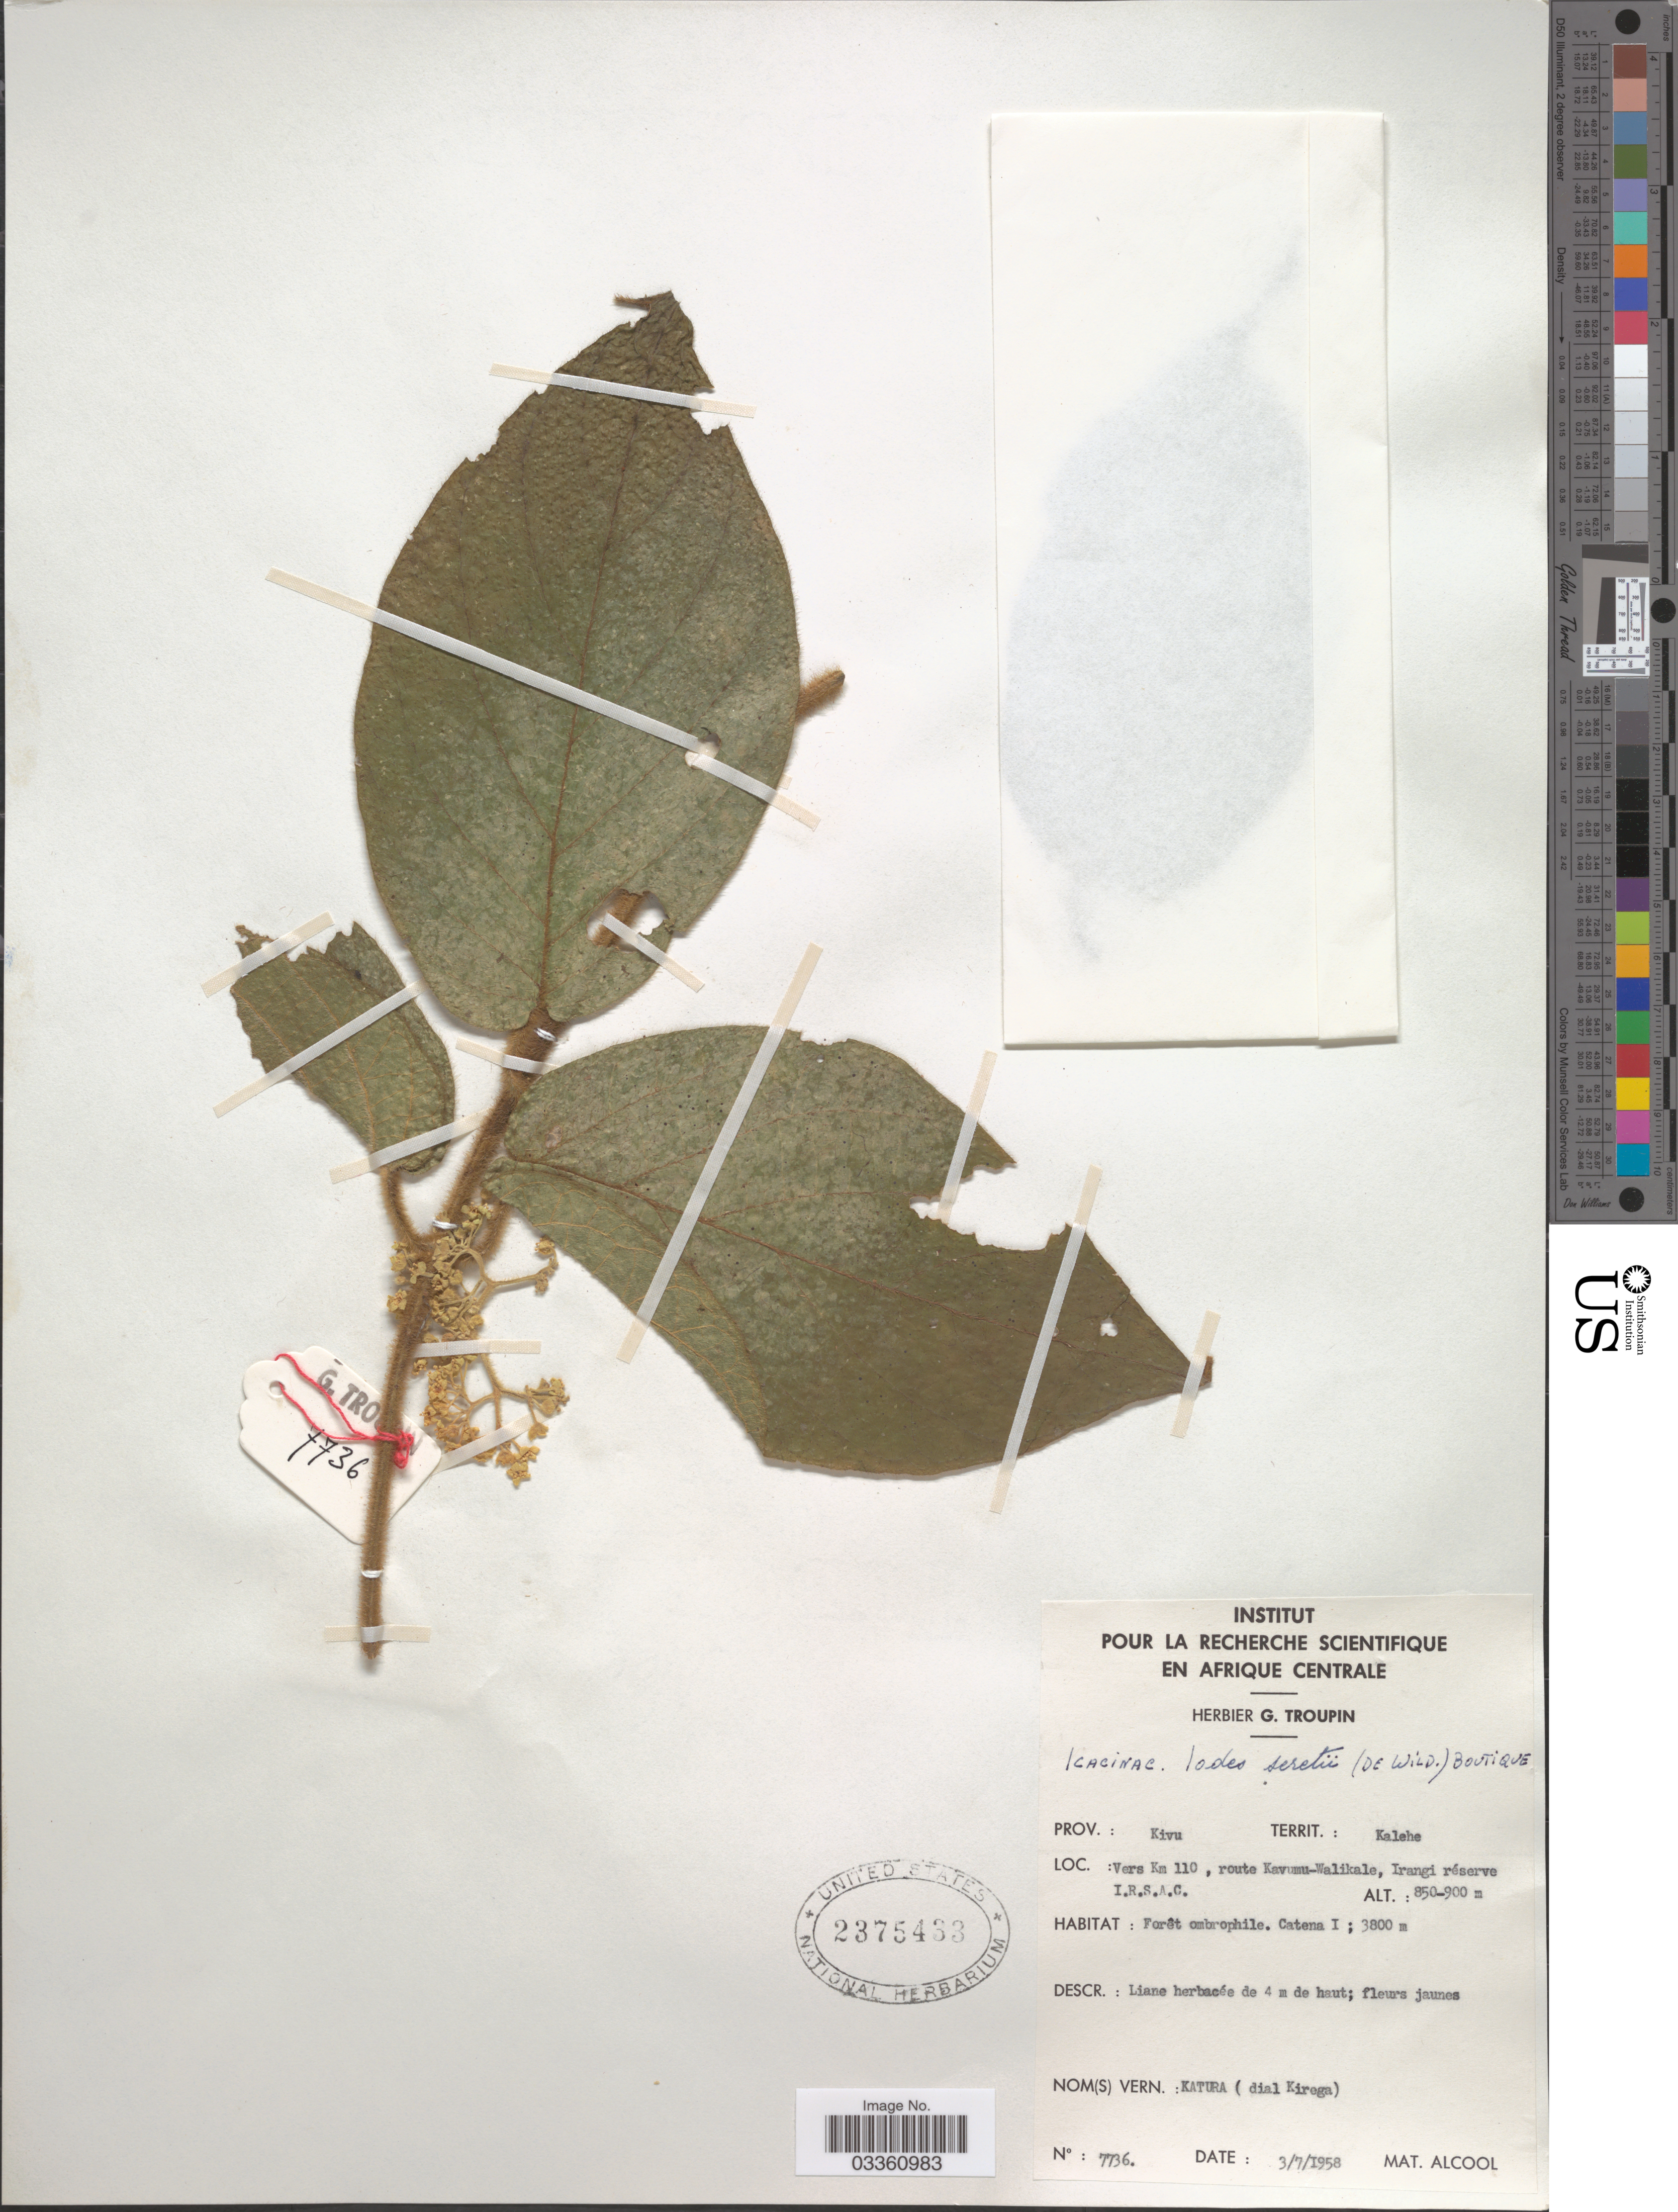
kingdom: Plantae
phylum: Tracheophyta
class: Magnoliopsida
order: Icacinales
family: Icacinaceae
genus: Iodes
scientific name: Iodes seretii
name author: (De Wild.) Boutique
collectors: G. Troupin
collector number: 7736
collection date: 1958-07-03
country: Congo, Democratic Republic of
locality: Prov.: Kivu Territ.: Kalehe. Vers Km 110, route Kavumu-Walikale, Irangi réserve I.R.S.A.C. Catema I; 3800 m.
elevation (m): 850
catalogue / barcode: US 2375433